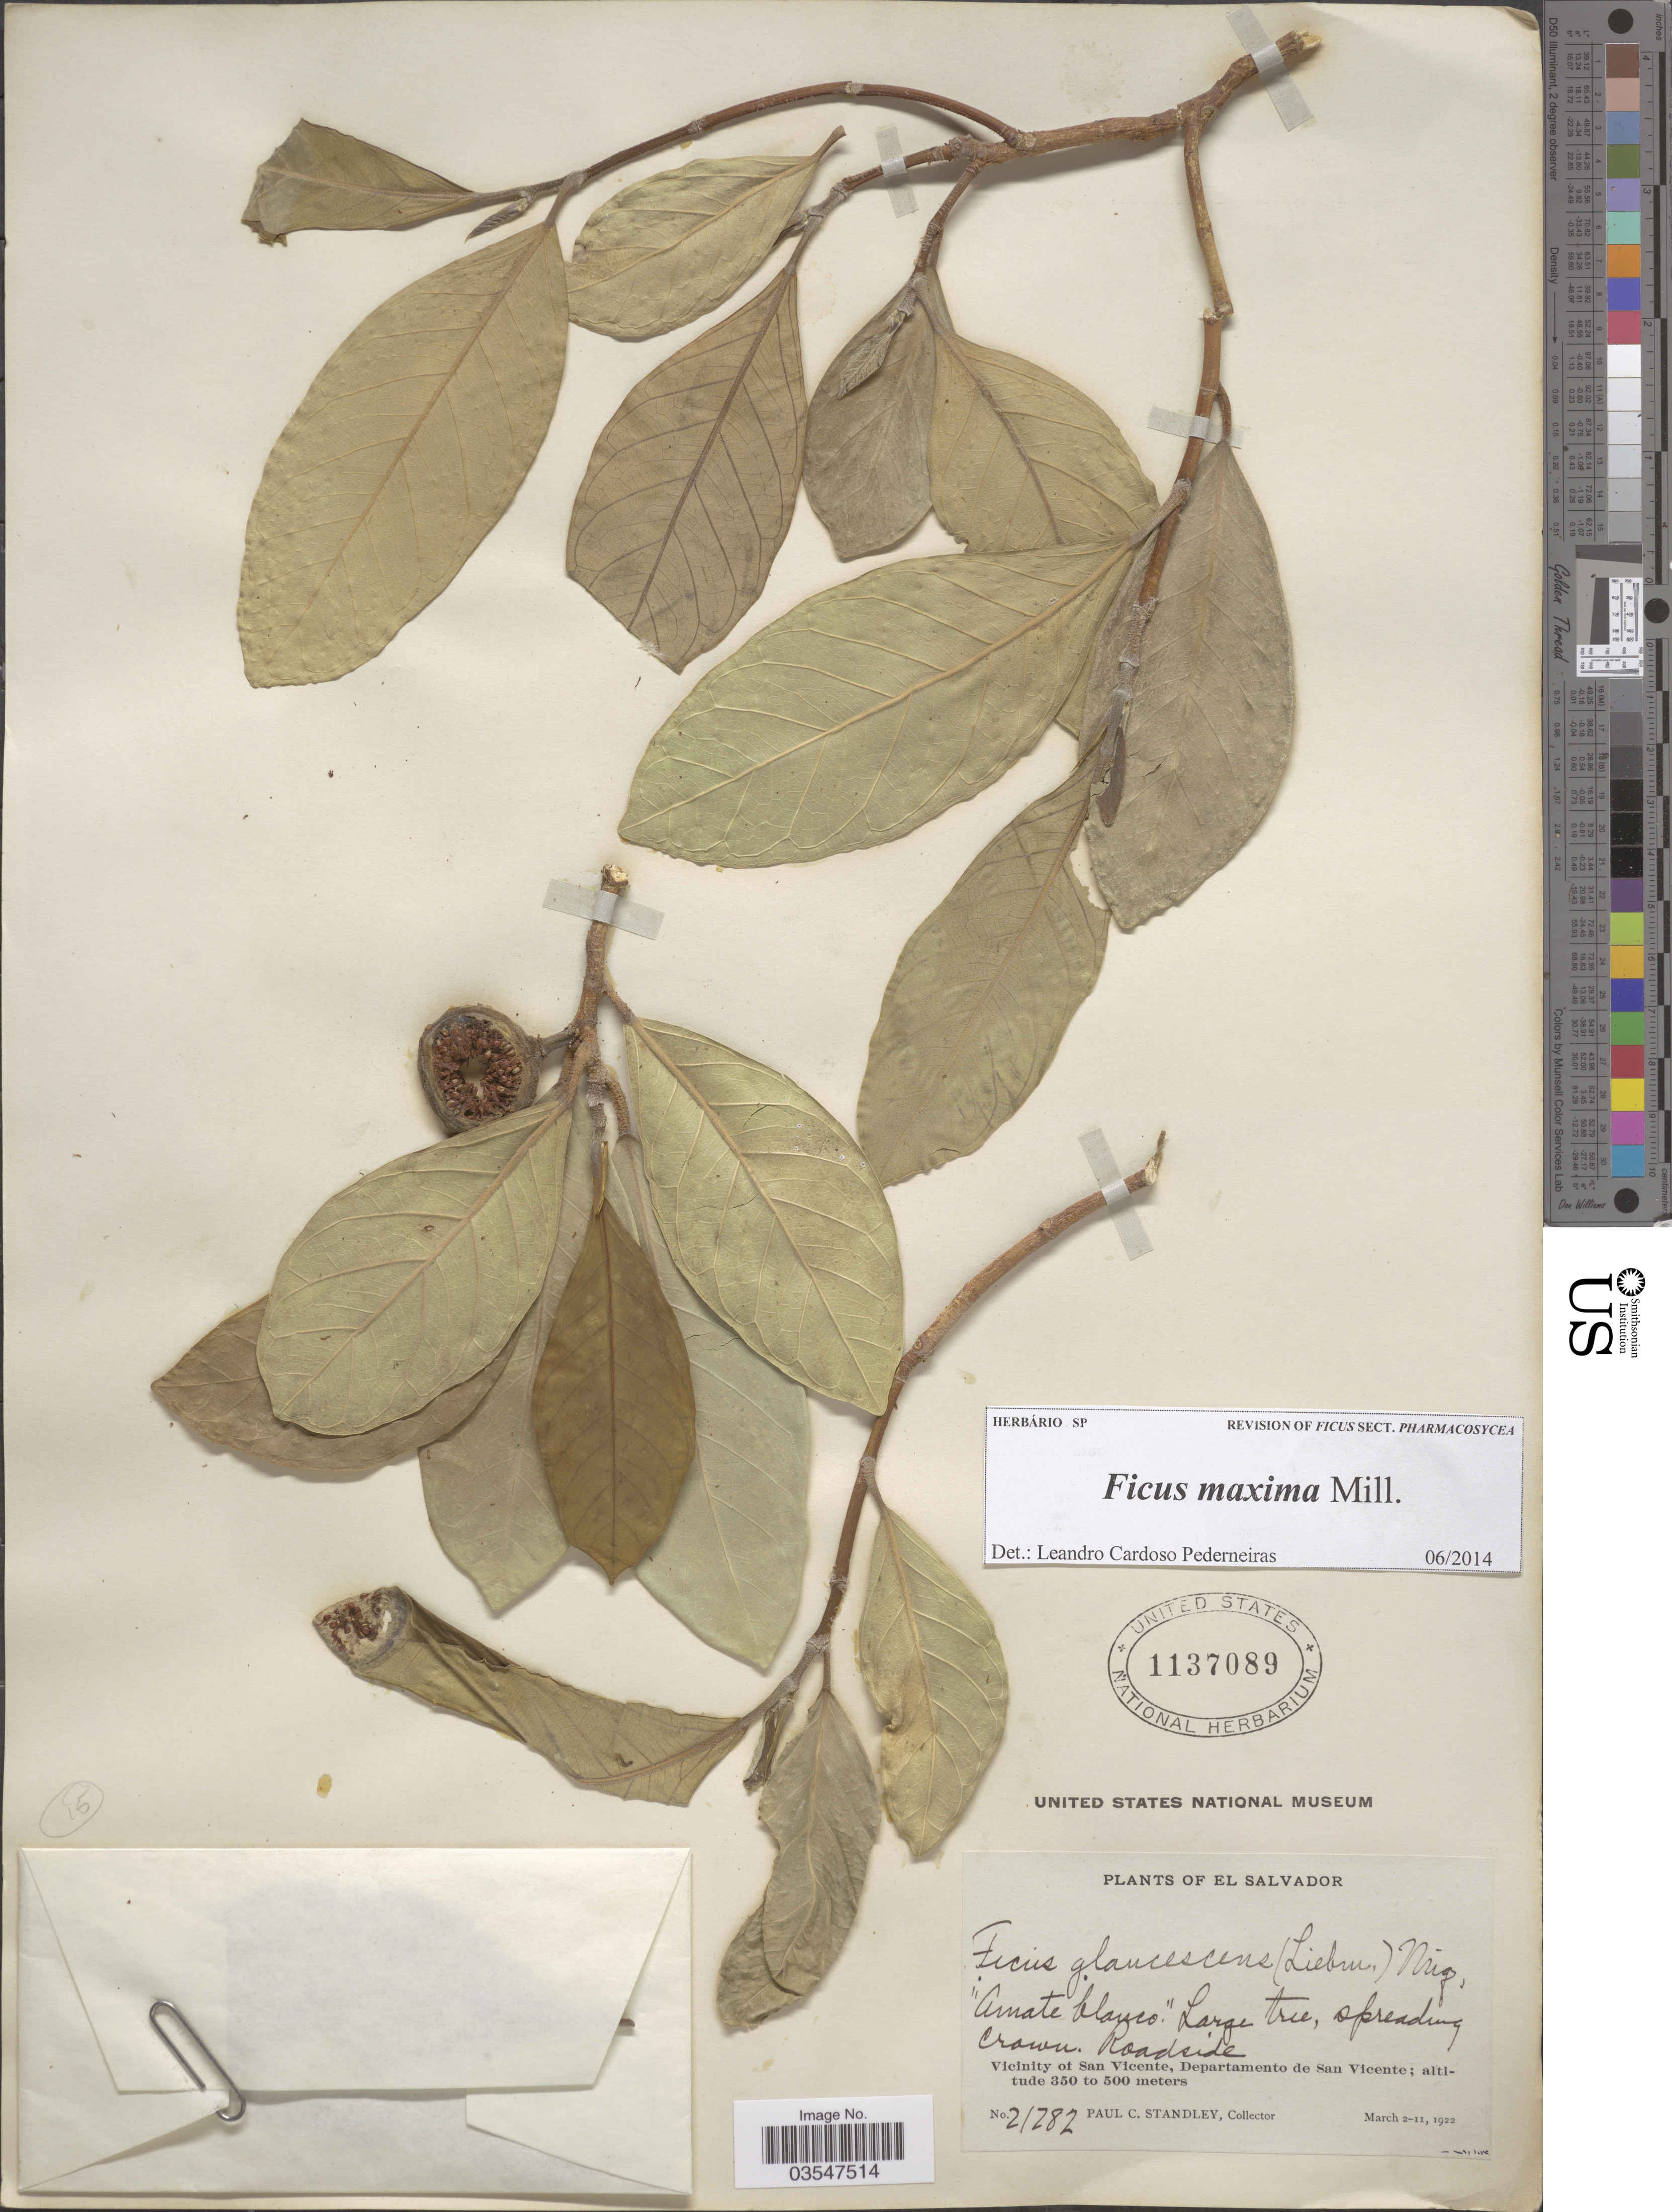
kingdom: Plantae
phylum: Tracheophyta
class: Magnoliopsida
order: Rosales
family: Moraceae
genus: Ficus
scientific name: Ficus maxima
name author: Mill.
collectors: P. C. Standley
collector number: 21282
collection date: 1922-03-02/1922-03-11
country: El Salvador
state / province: San Vincente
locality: Vicinity of San Vicente, Departamento de San Vicente.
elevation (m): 350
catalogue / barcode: US 1137089